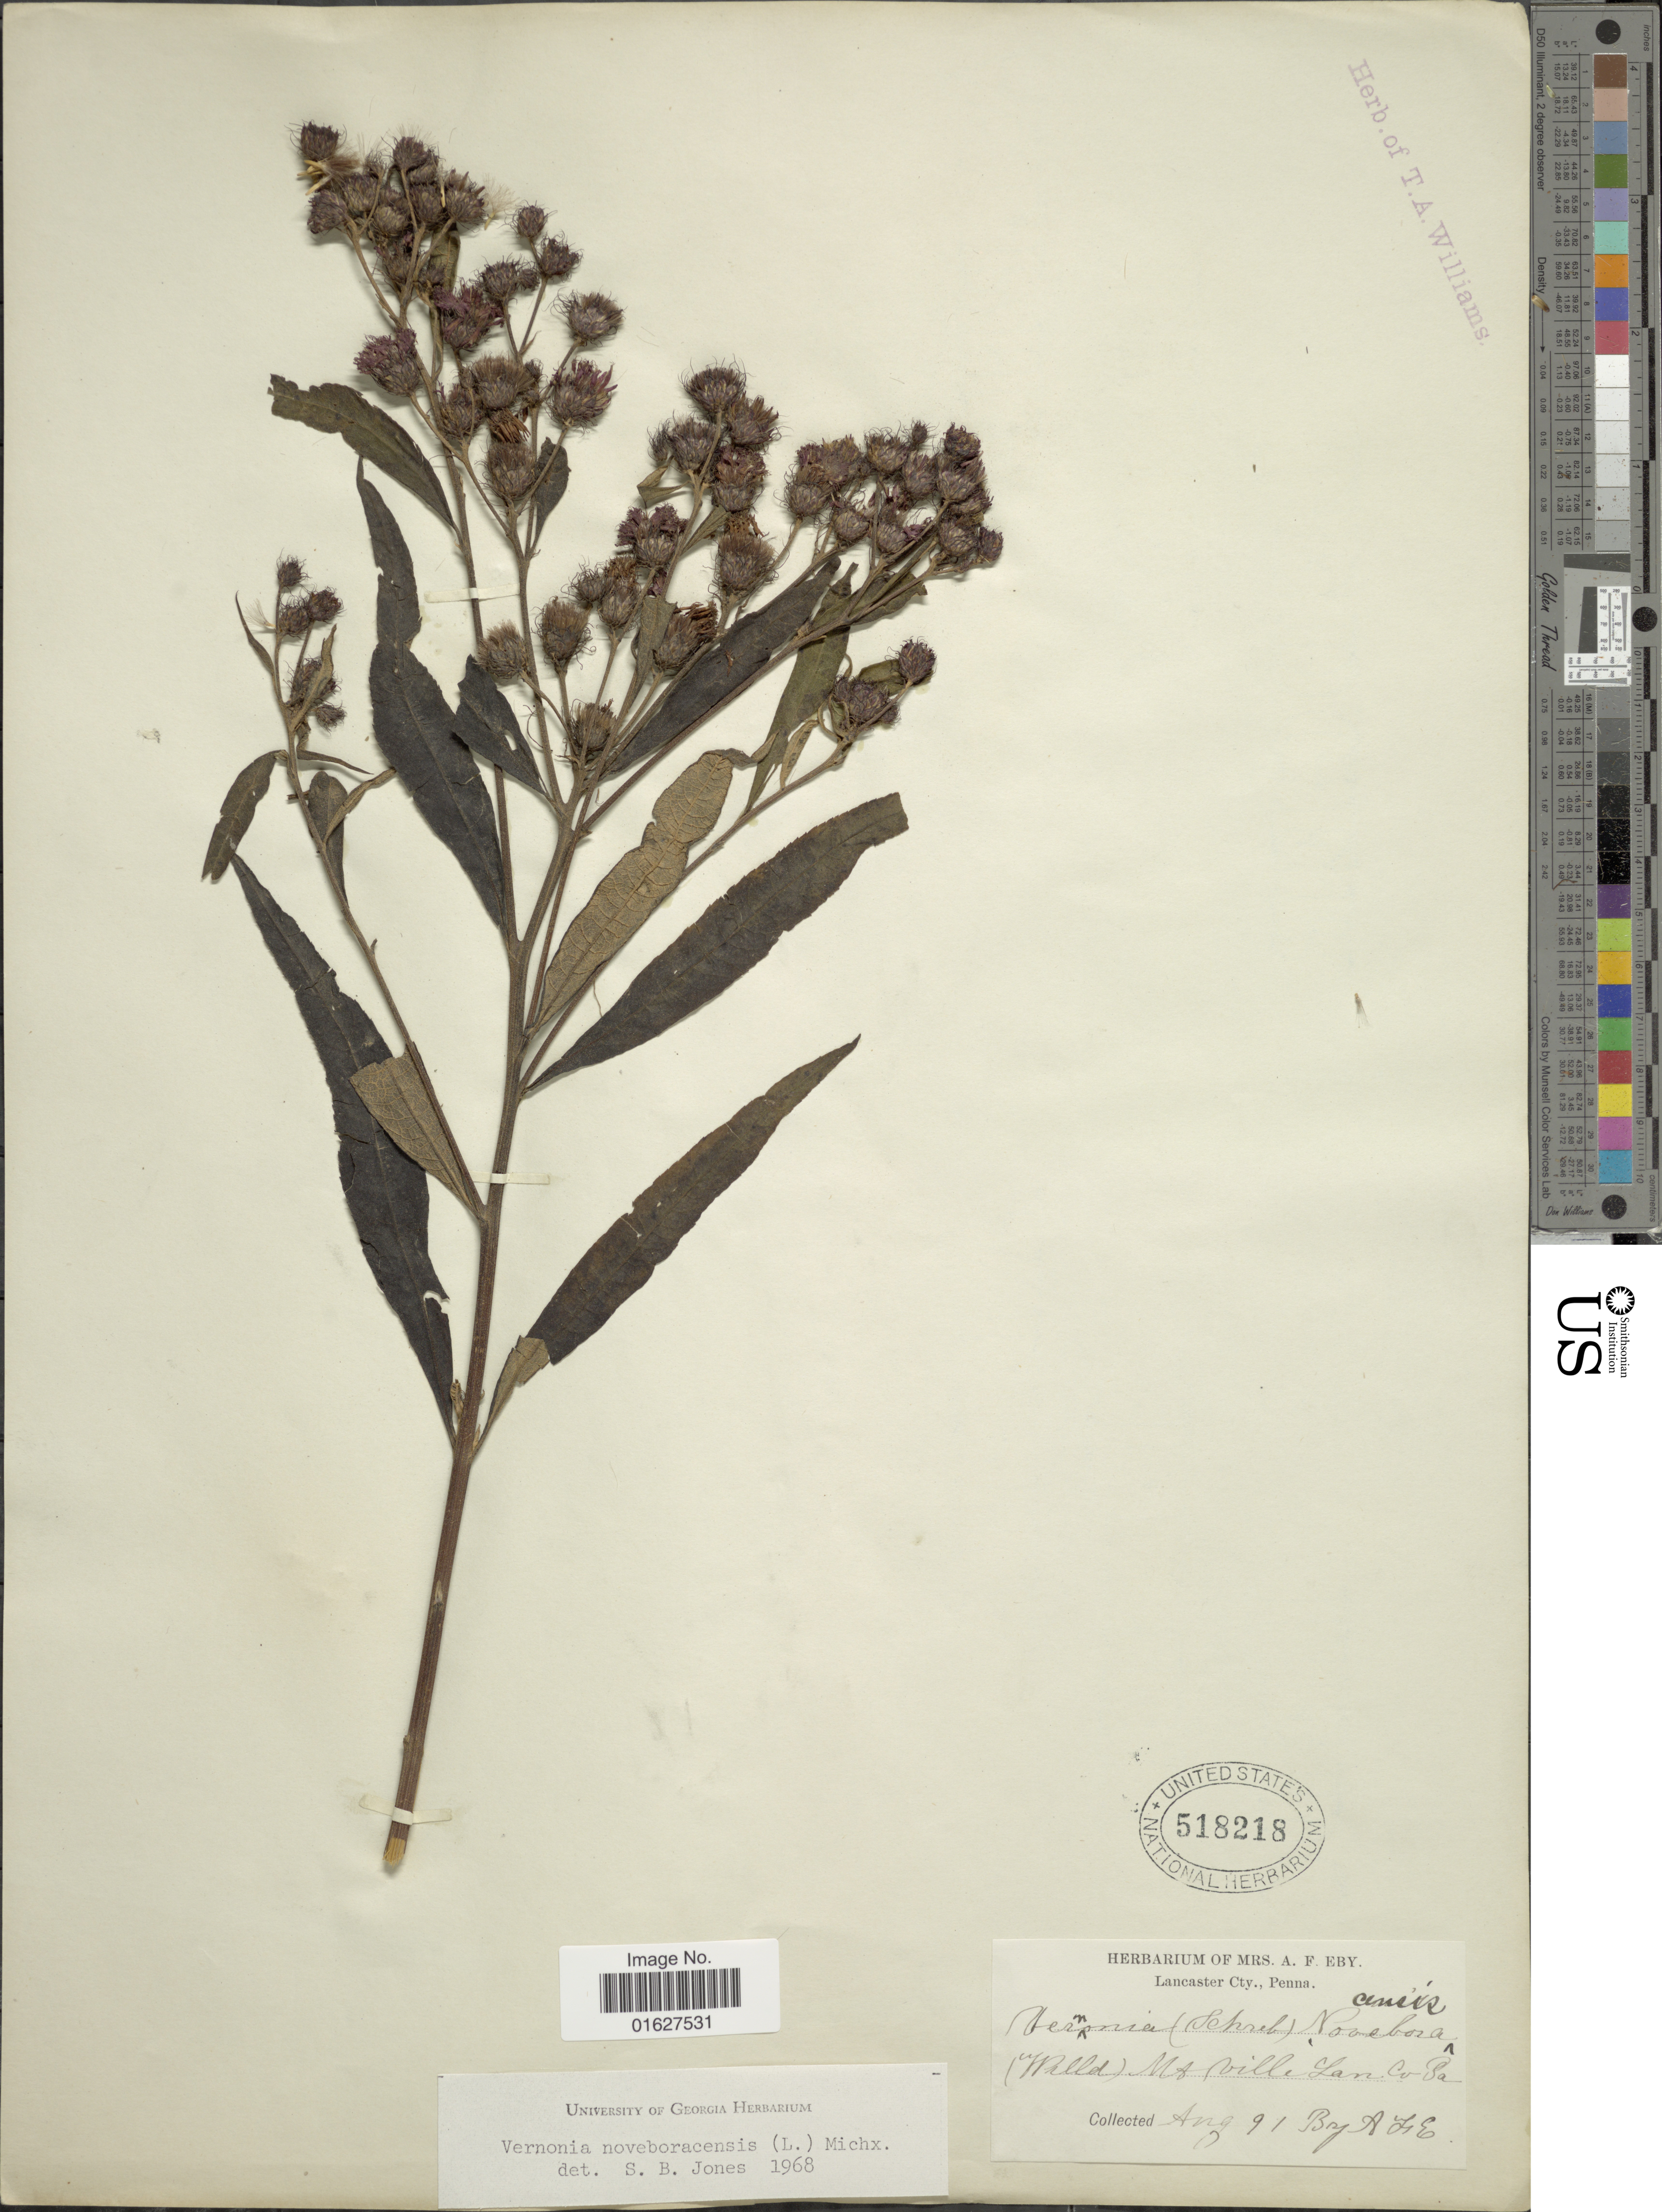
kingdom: Plantae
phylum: Tracheophyta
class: Magnoliopsida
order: Asterales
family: Asteraceae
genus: Vernonia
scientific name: Vernonia noveboracensis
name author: (L.) Michx.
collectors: Mrs. A. F. Eby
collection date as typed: Transcribed d/m/y: /8/91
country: United States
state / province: Pennsylvania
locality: Lascaster Cty., Penna.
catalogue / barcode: US 518218